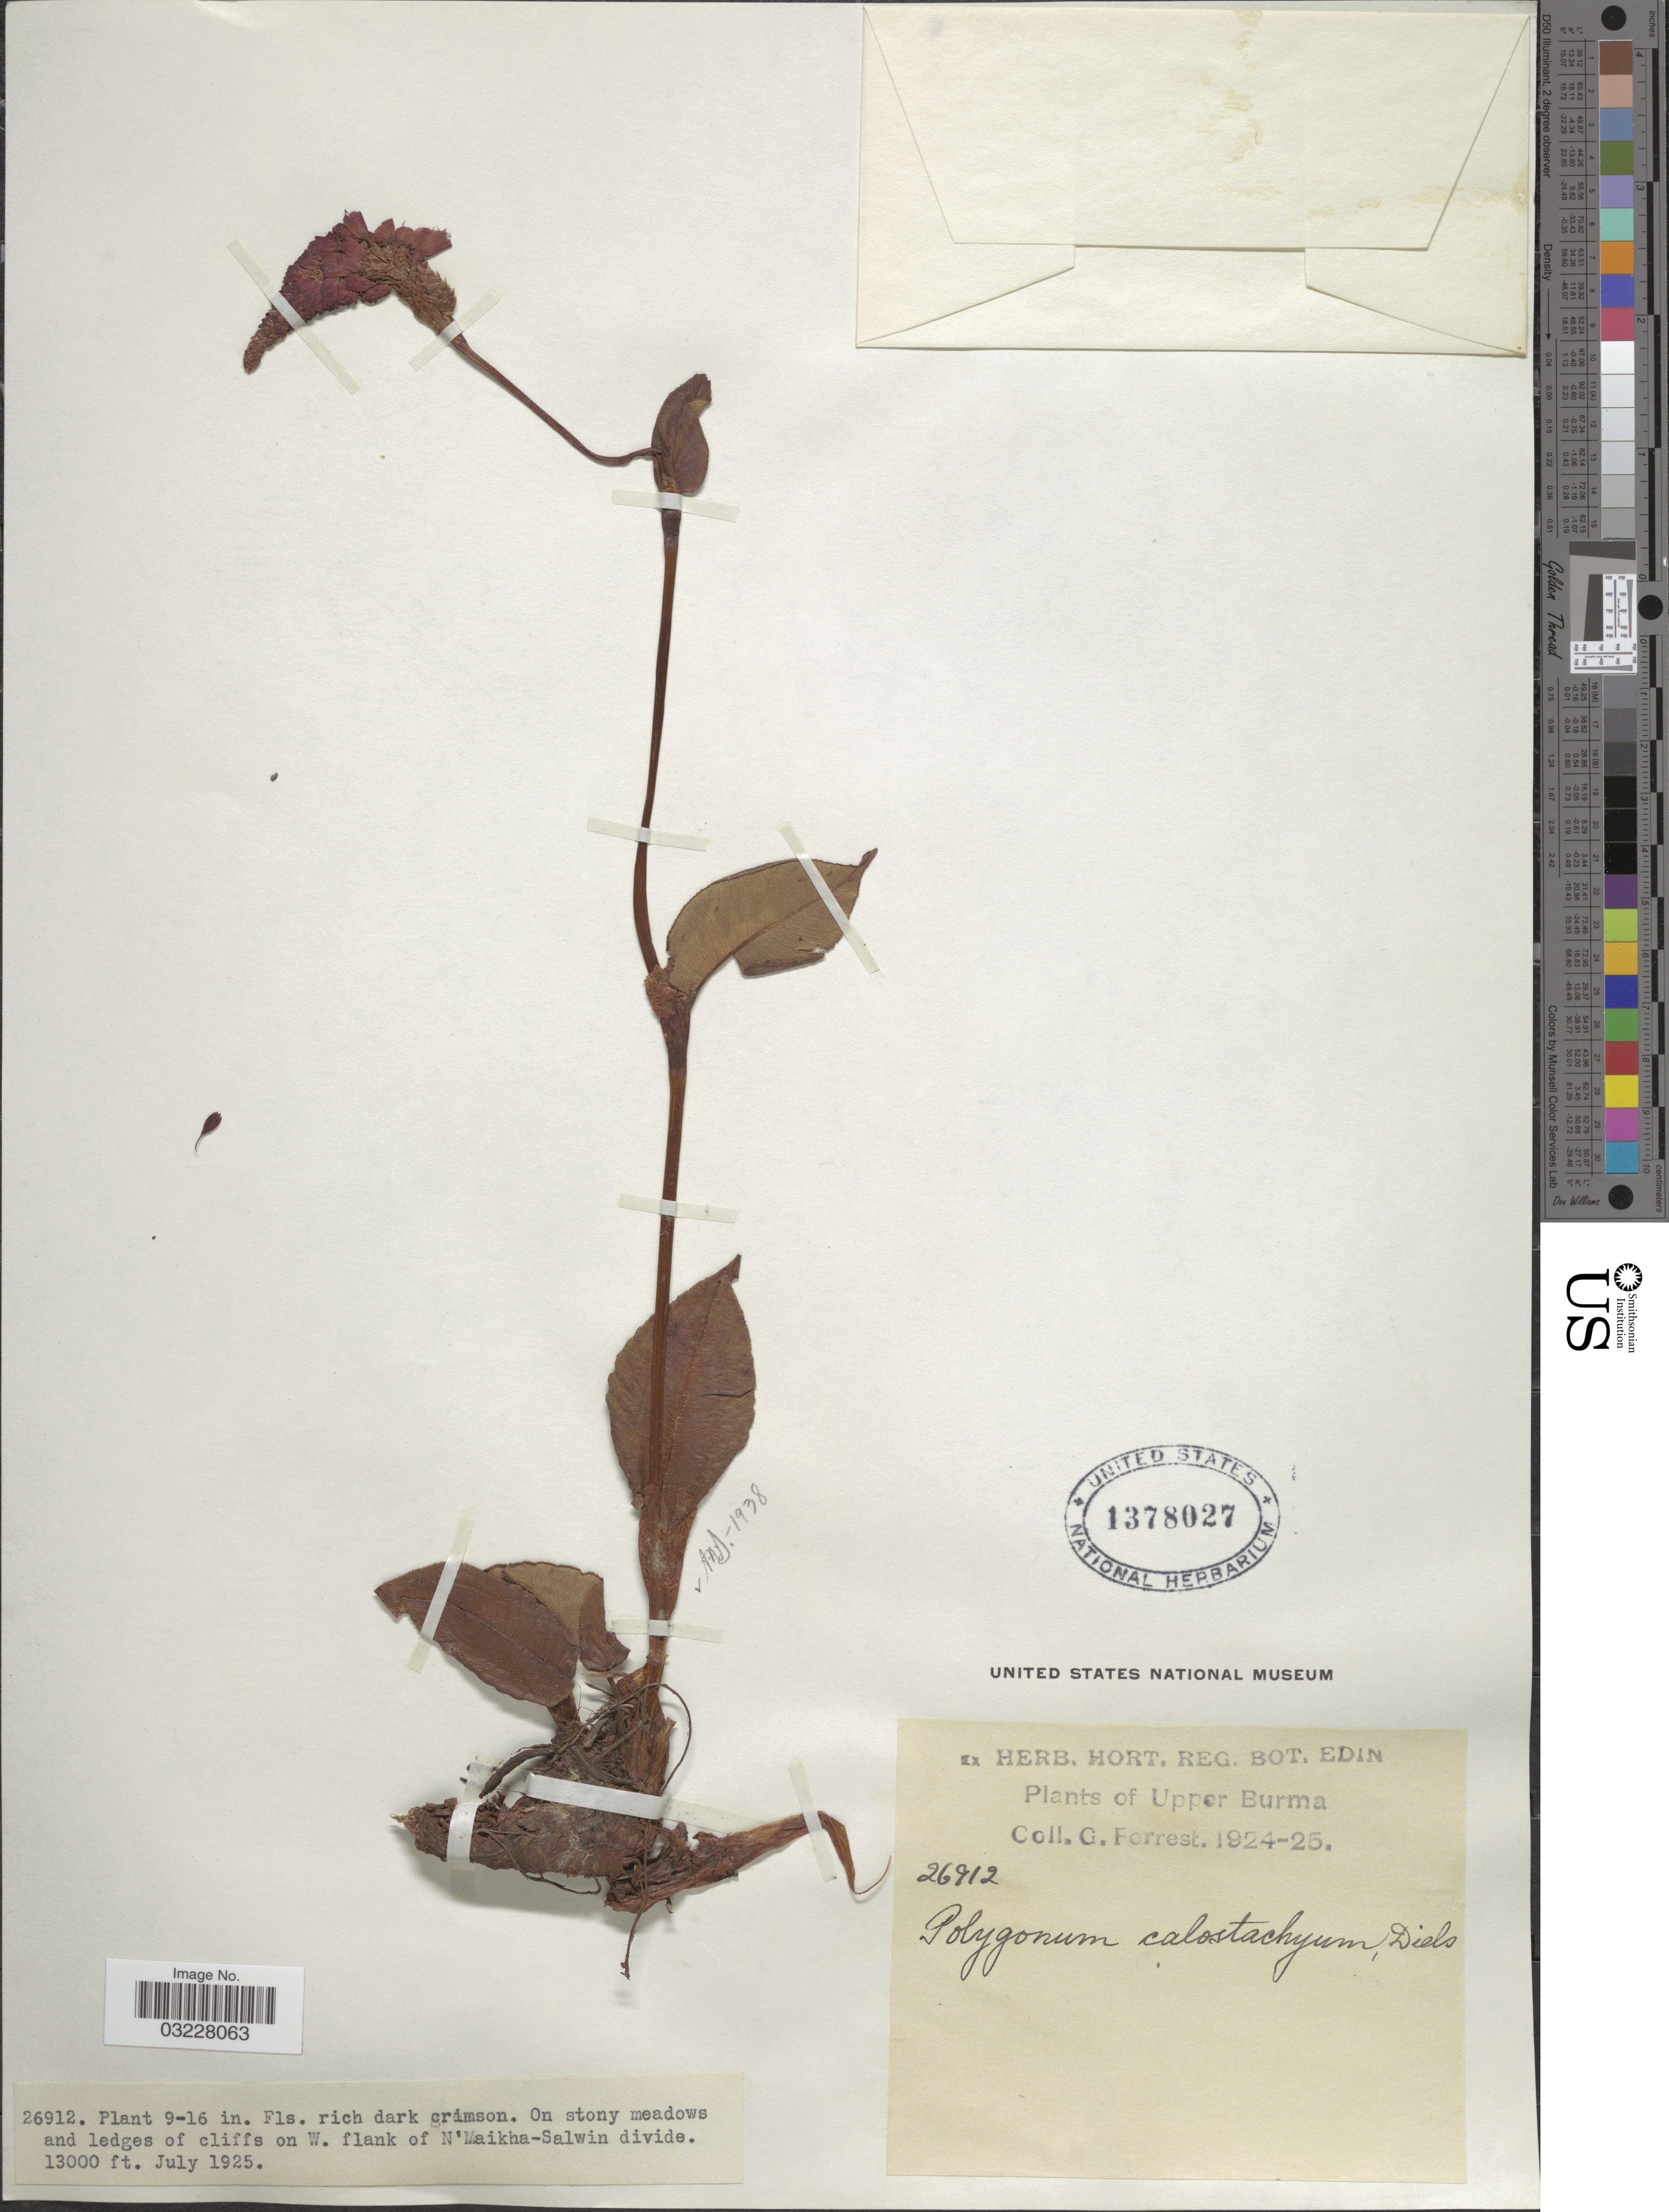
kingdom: Plantae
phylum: Tracheophyta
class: Magnoliopsida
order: Caryophyllales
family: Polygonaceae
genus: Polygonum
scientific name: Polygonum calostachyum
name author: Diels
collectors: G. Forrest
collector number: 26912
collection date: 1925-07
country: Myanmar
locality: Upper Burma. On stony meadows and ledges of cliffs on W. flank of N'Maikha-Salwin divide.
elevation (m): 3962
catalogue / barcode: US 1378027